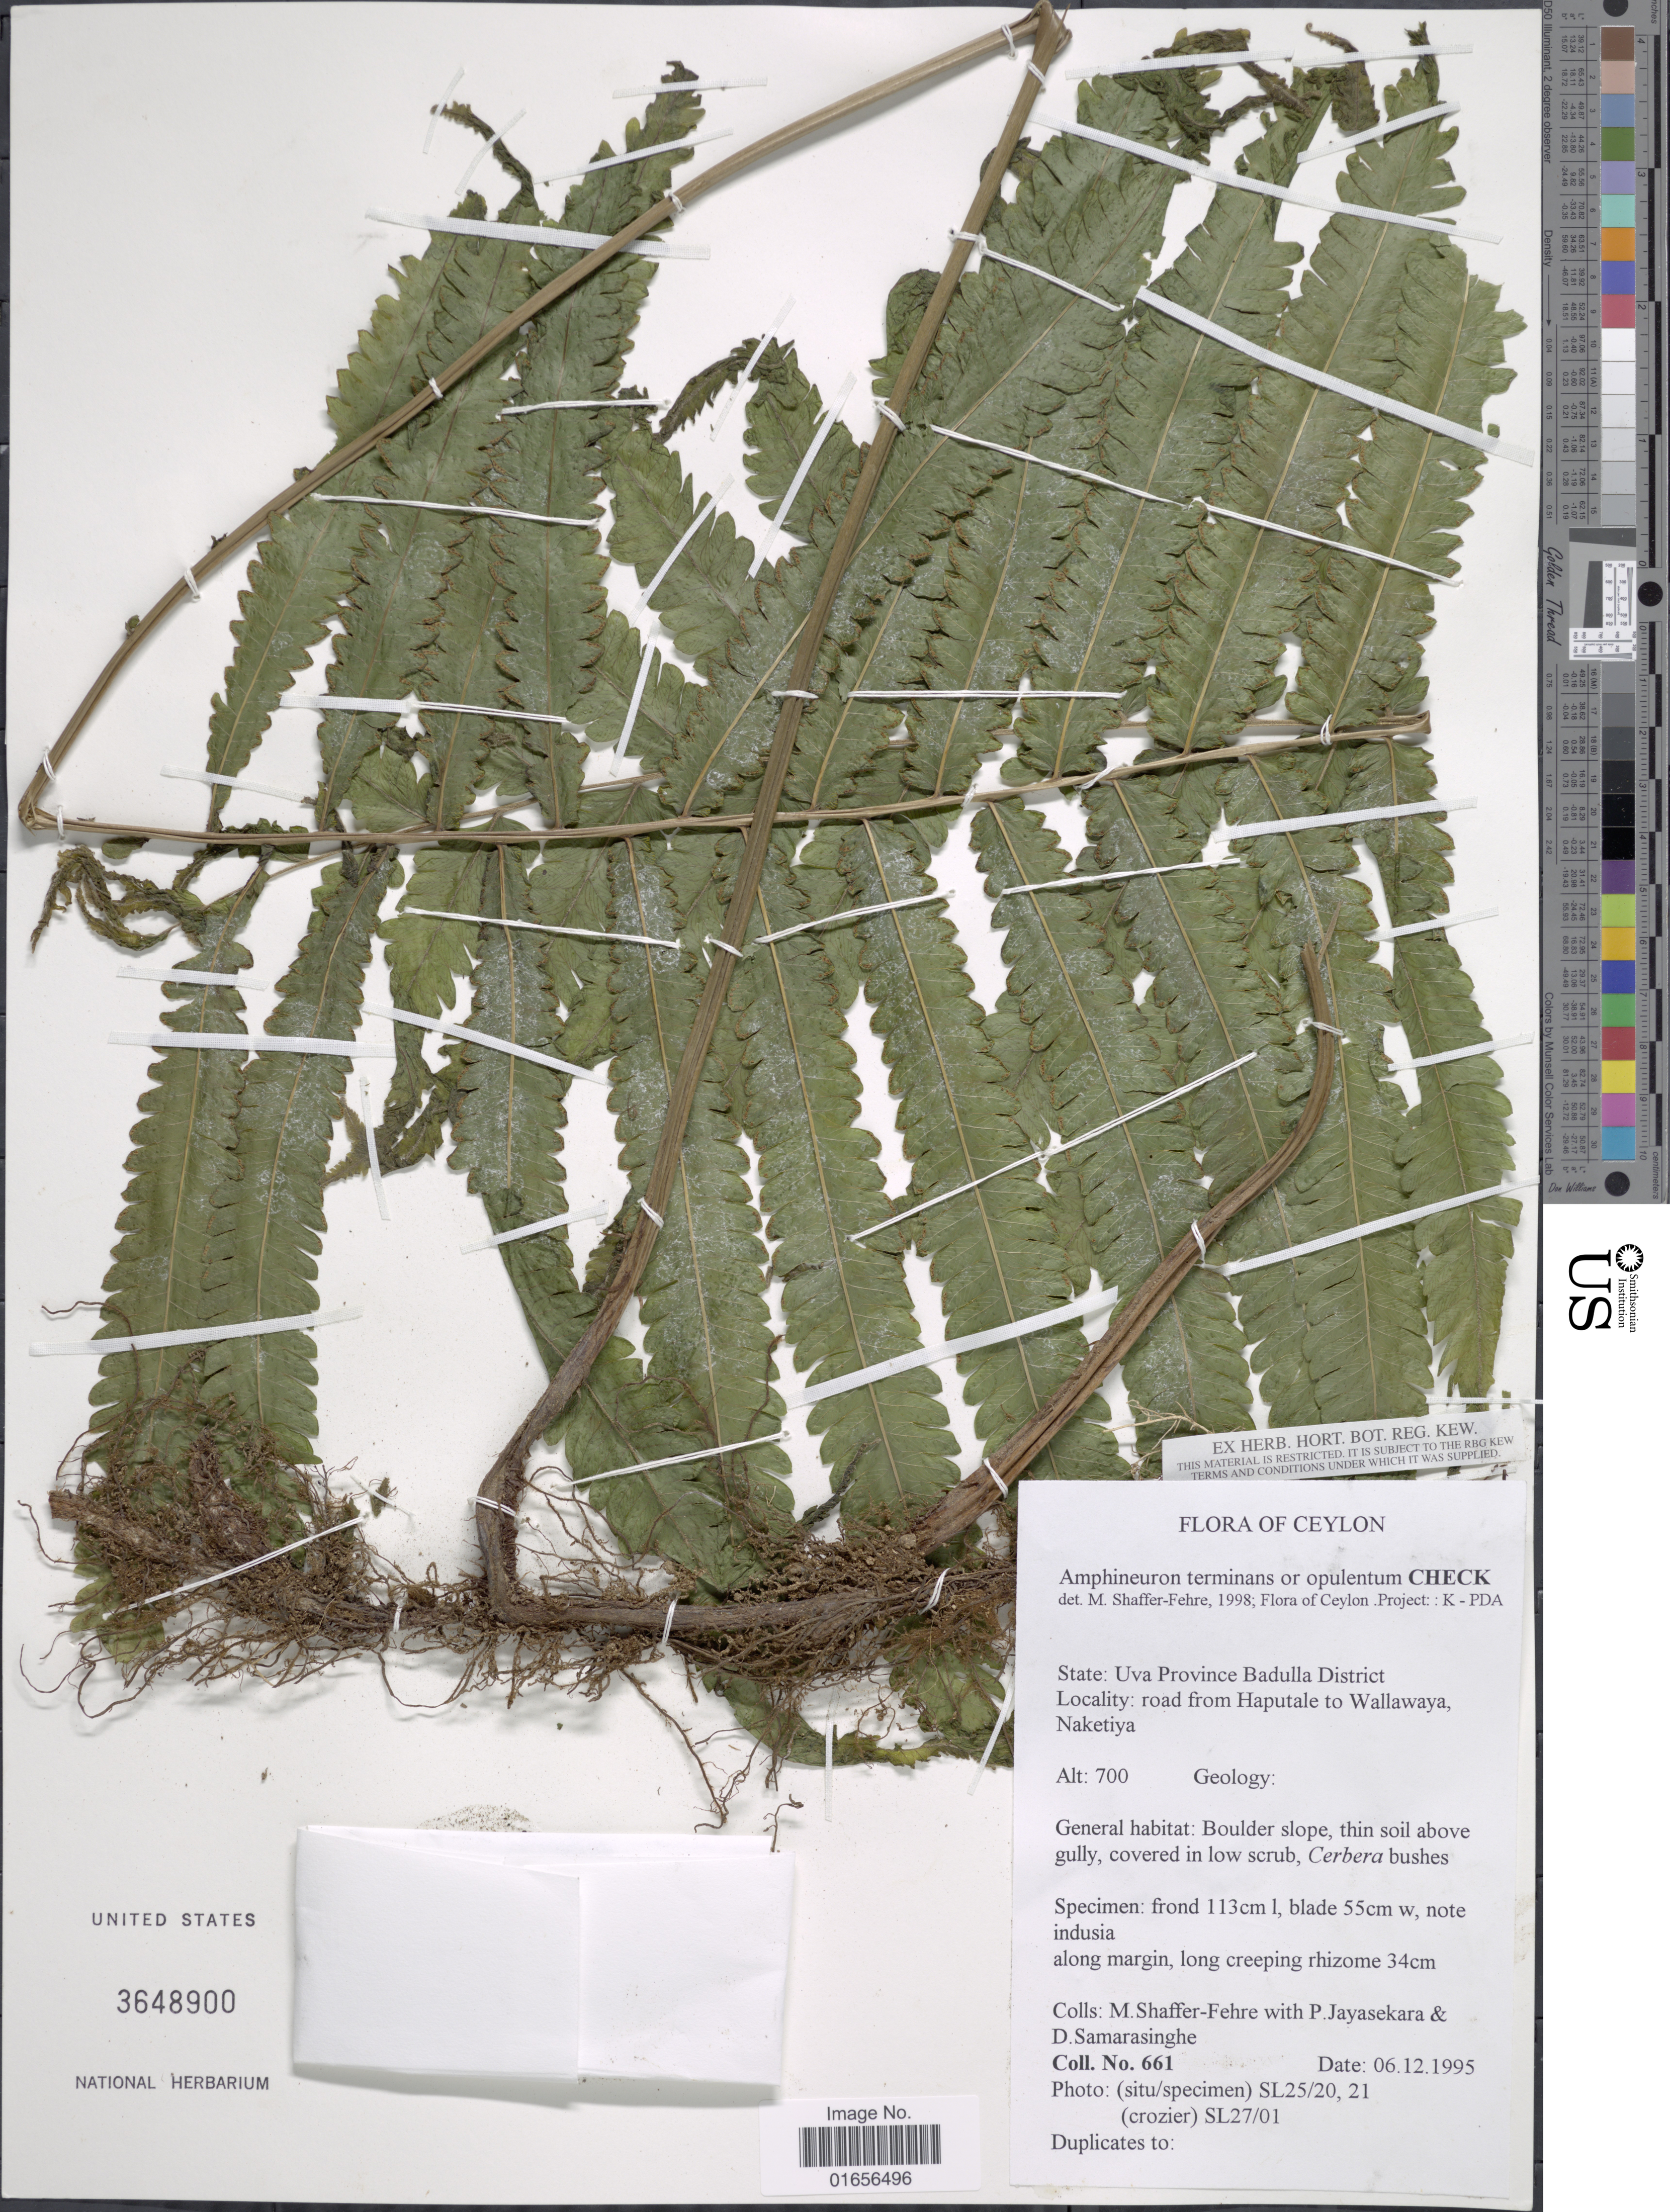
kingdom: Plantae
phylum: Tracheophyta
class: Polypodiopsida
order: Polypodiales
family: Thelypteridaceae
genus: Amphineuron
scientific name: Amphineuron terminans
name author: (J. Sm. ex Hook.) Holttum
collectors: M. Shaffer-Fehre, P. Jayasekera & D. Samarasinghe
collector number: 661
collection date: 1995-12-06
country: Sri Lanka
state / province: Uva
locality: Veylon, Uva Province Badulla District, Road from Haputale to Wallawaya Naketiya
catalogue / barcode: US 3648900